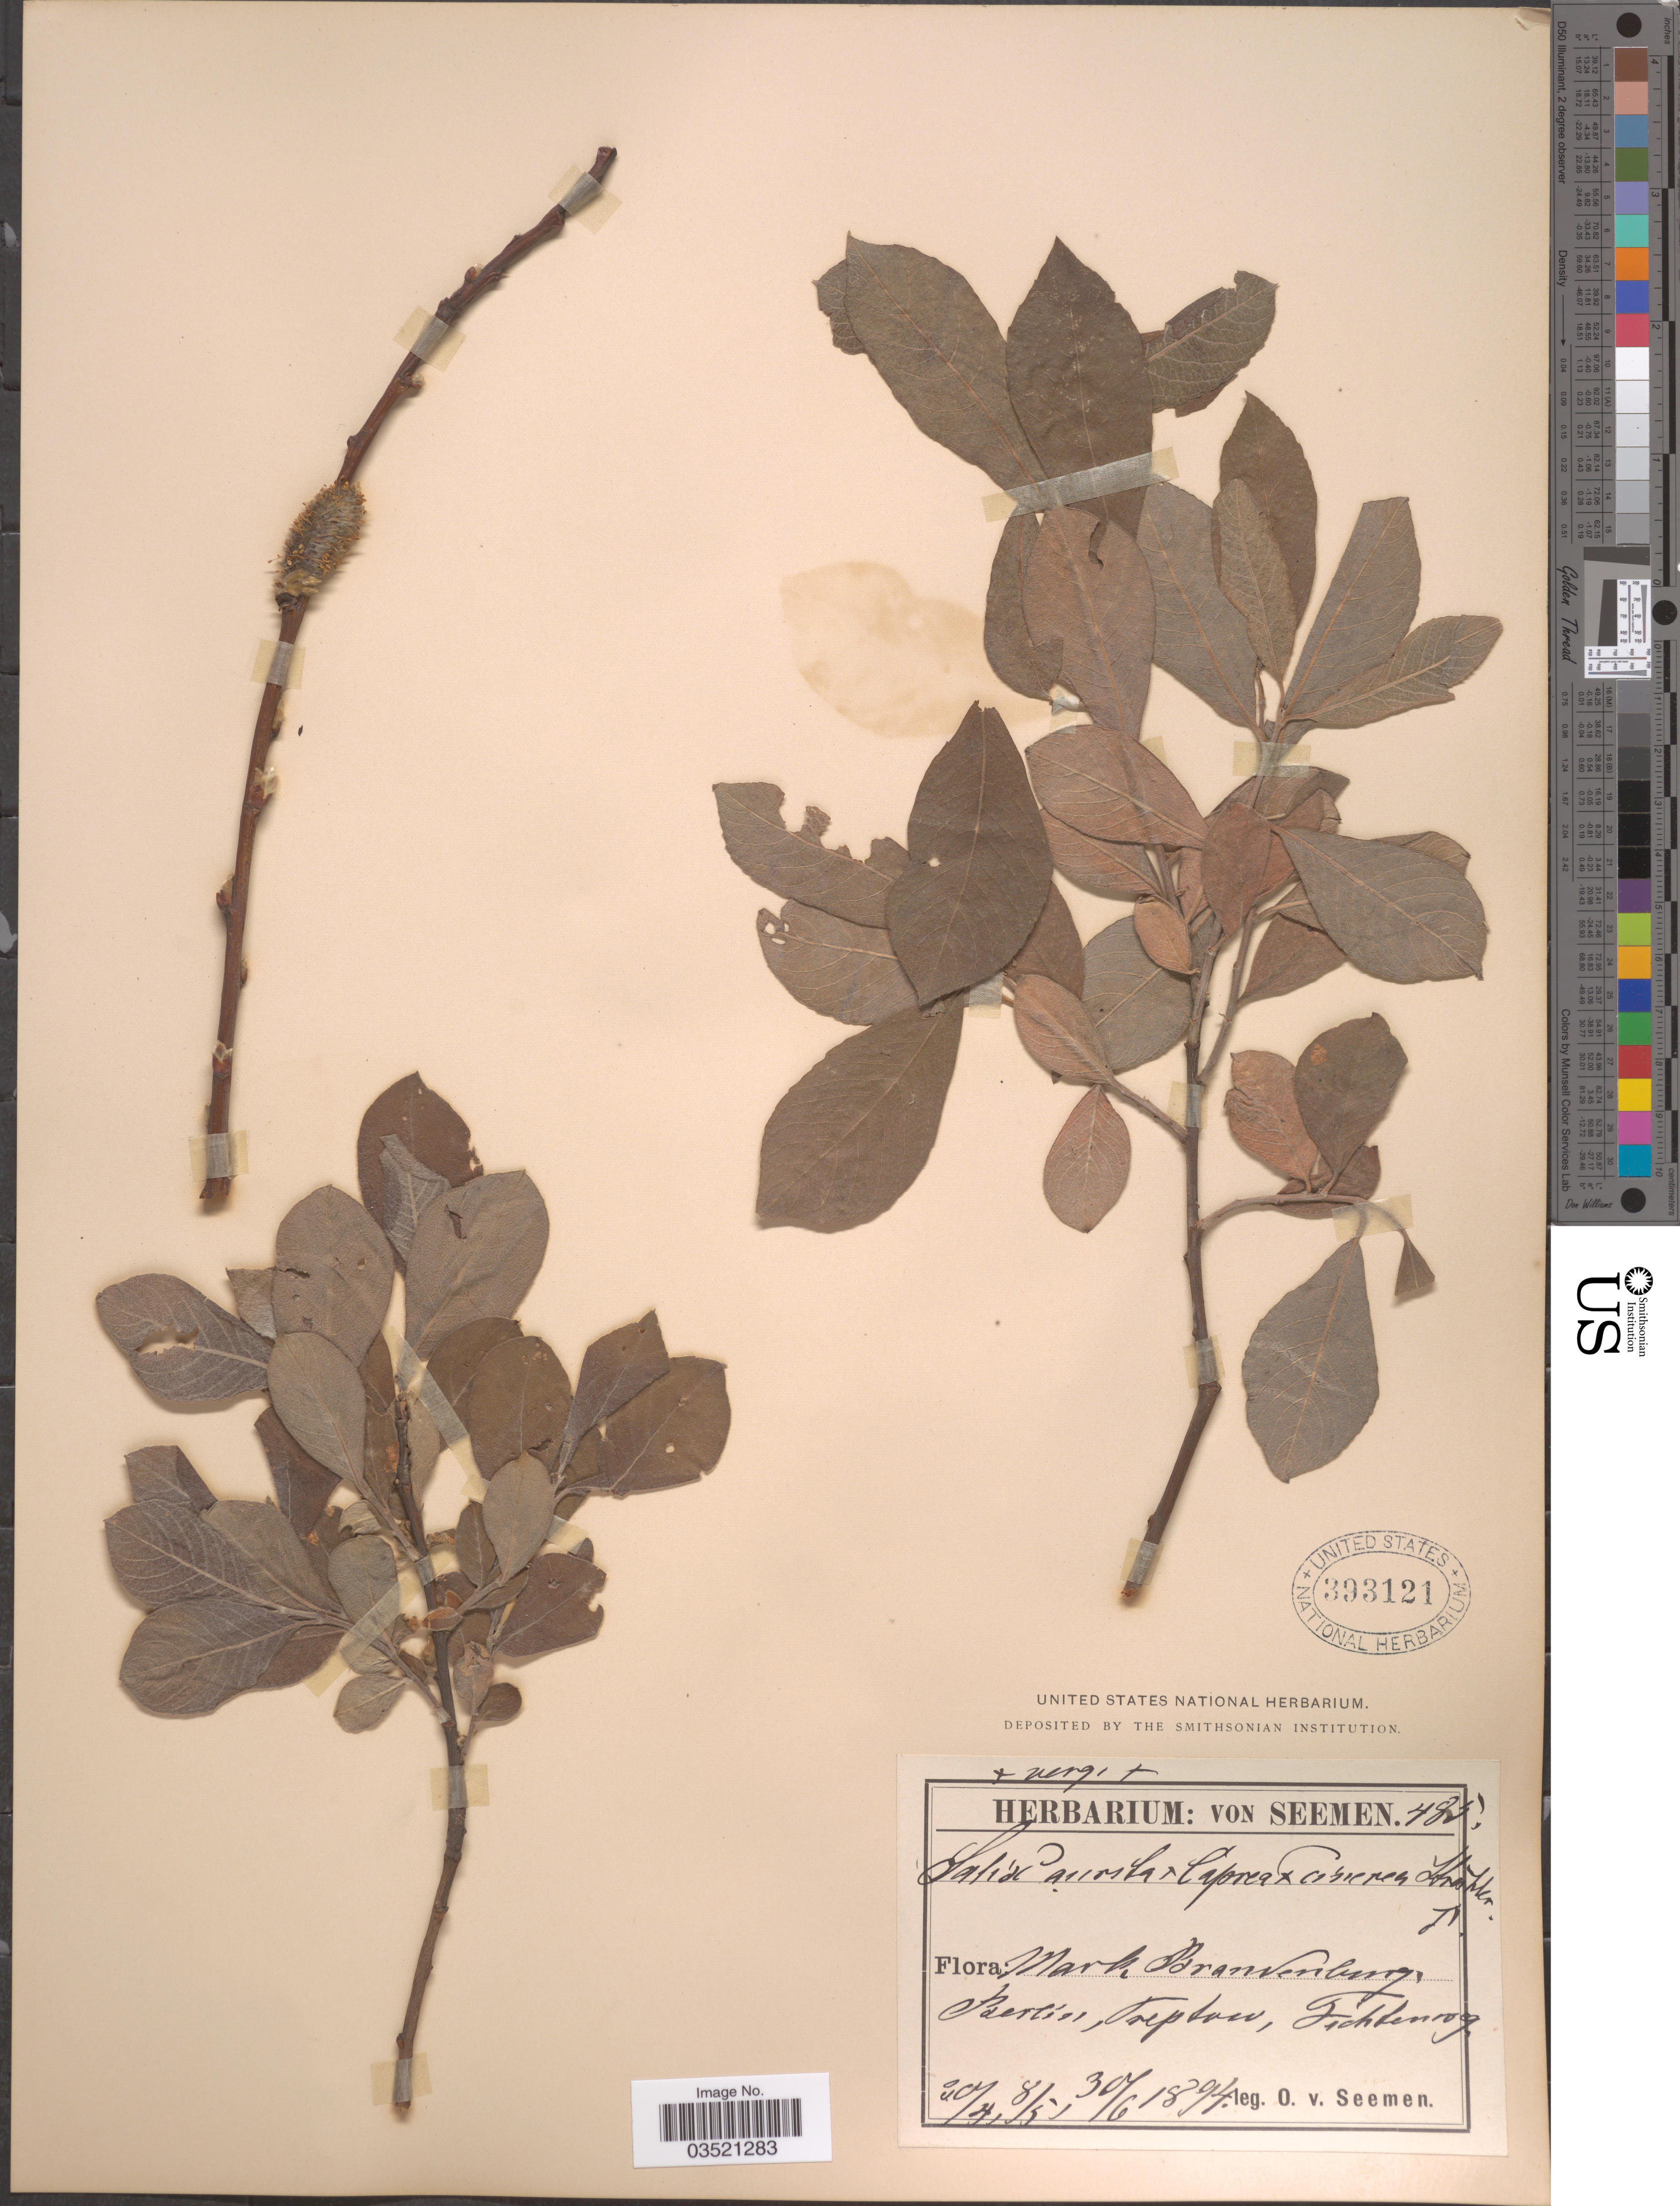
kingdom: Plantae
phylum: Tracheophyta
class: Magnoliopsida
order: Malpighiales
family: Salicaceae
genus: Salix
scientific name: Salix aurita x S. cinerea L.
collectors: K. O. von Seemen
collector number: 485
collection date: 1894-04-30/1894-06-30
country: Germany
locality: Mark Brandenburg, Berlin, Treptow, Fichtenweg.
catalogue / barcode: US 393121